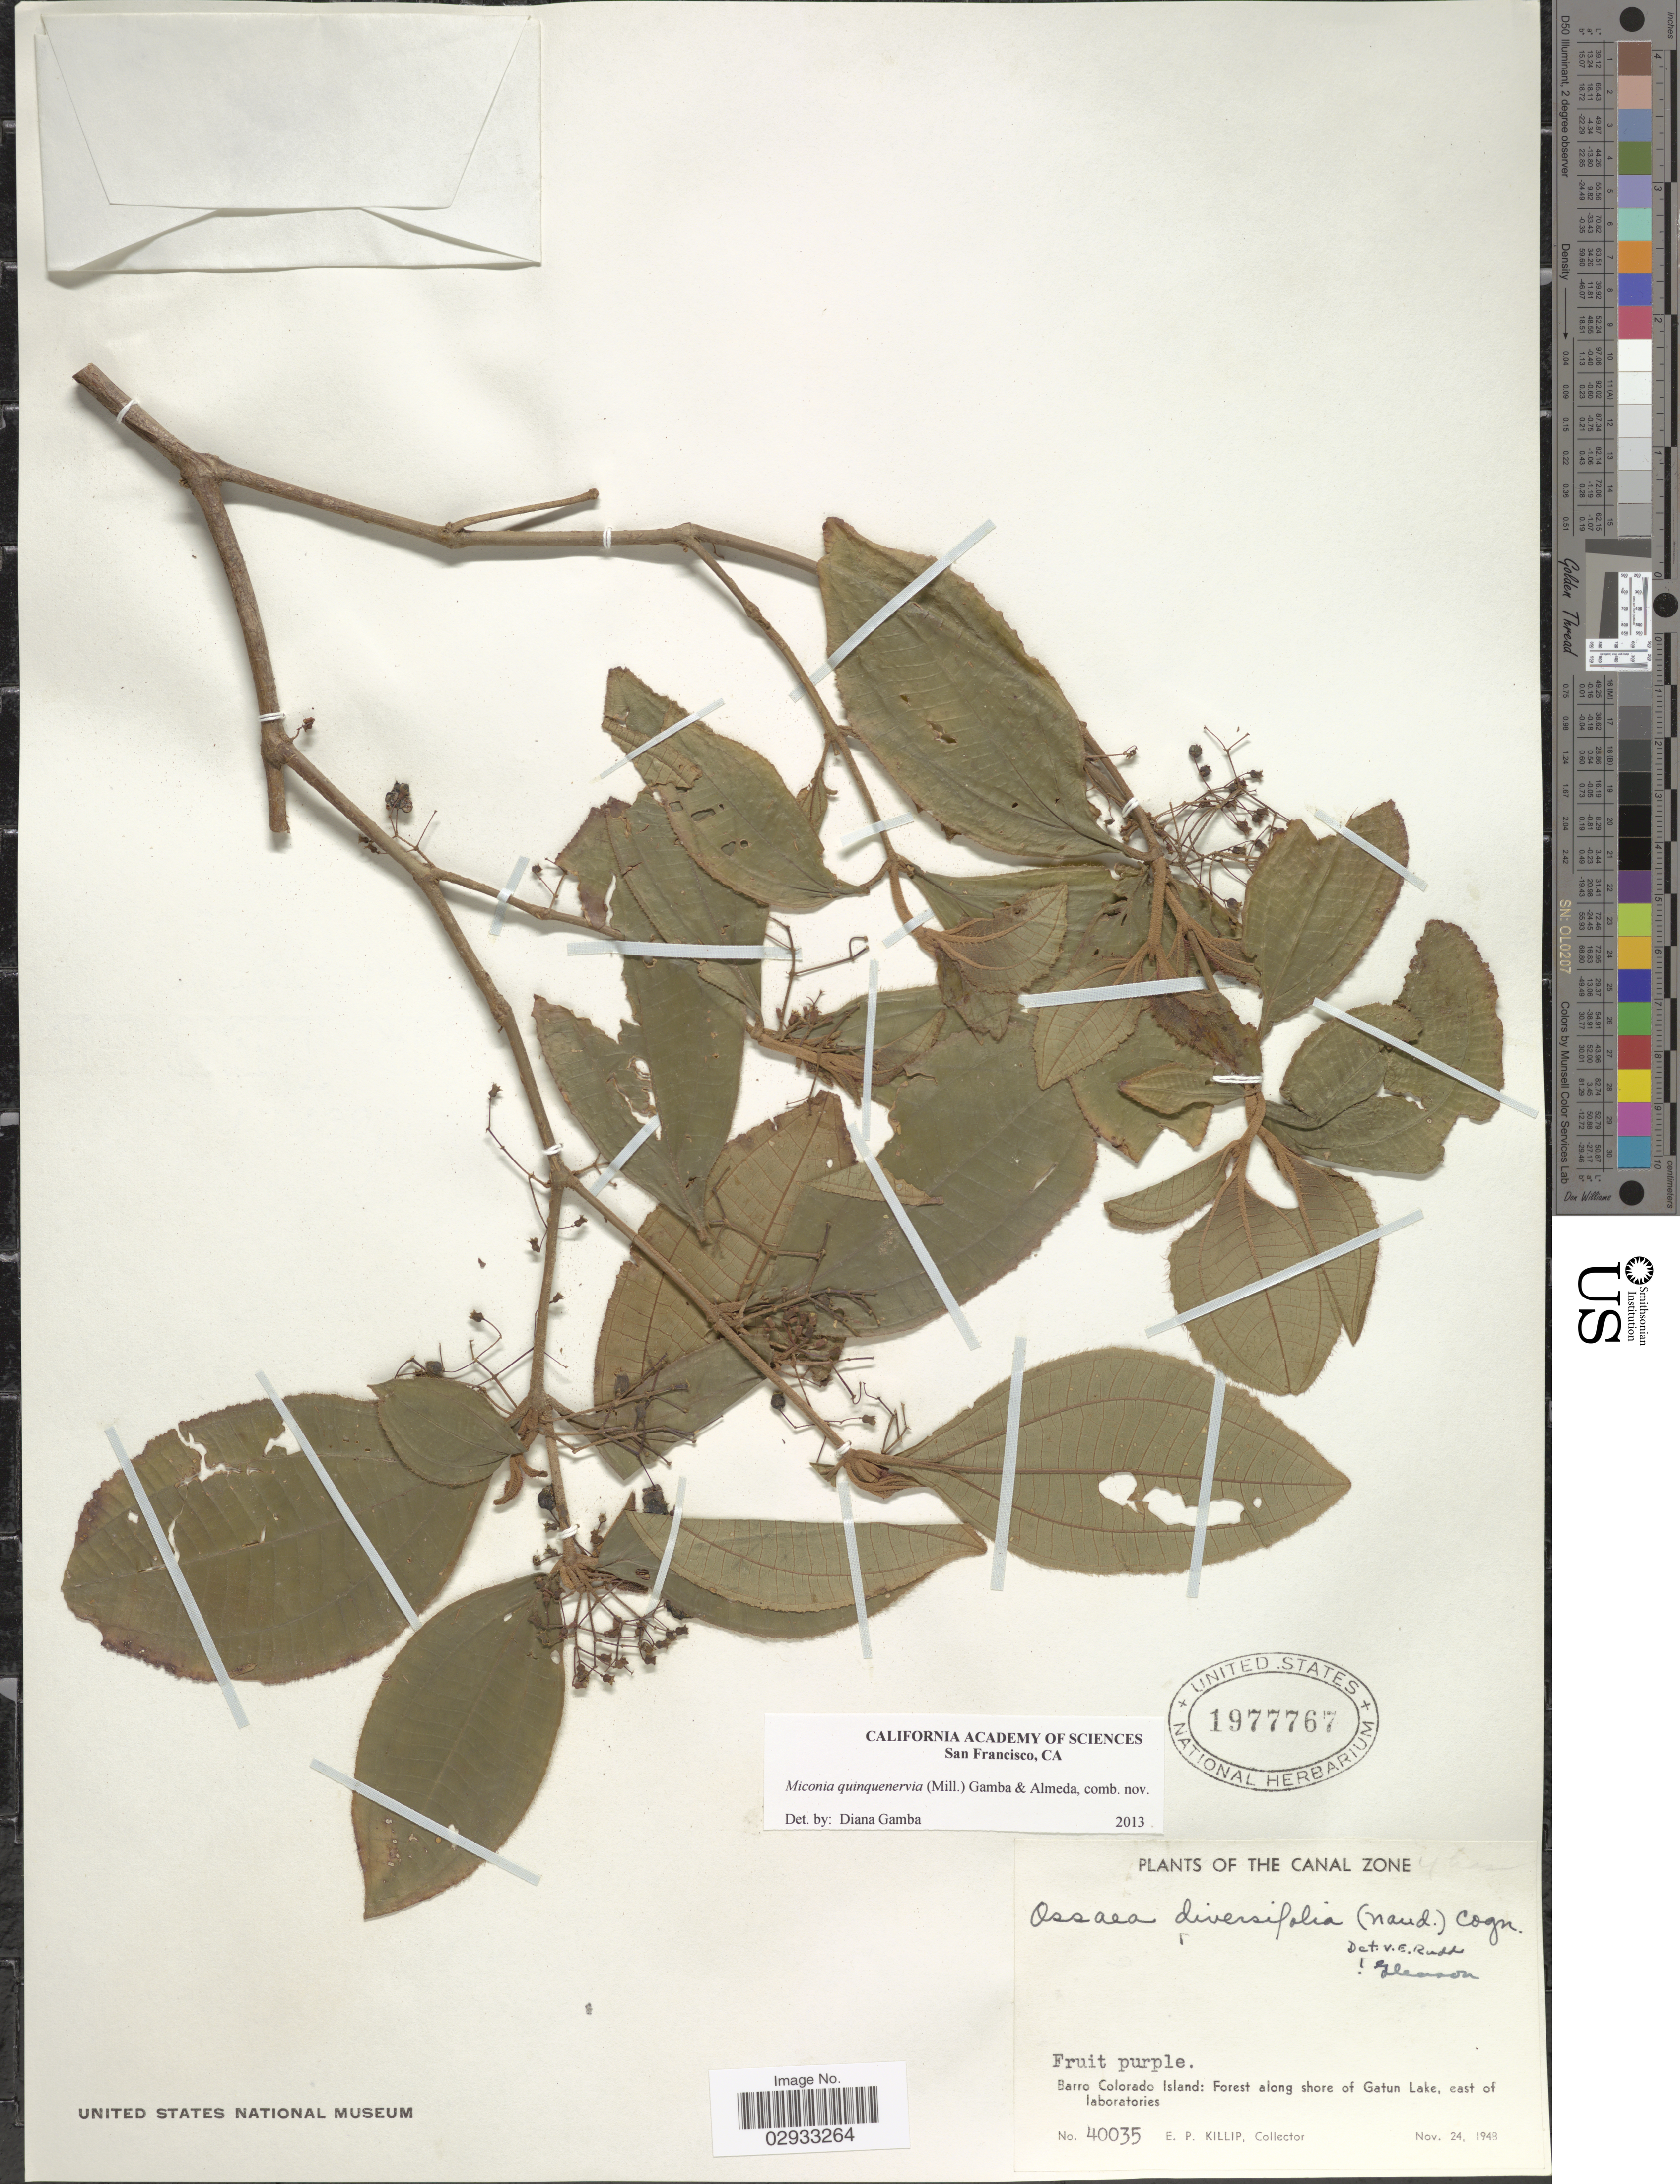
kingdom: Plantae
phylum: Tracheophyta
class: Magnoliopsida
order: Myrtales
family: Melastomataceae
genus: Miconia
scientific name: Miconia quinquenervia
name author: (Mill.) Gamba & Almeda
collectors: E. P. Killip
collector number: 40035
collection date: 1948-11-24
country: Panama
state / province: Panamá Oeste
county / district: Canal Zone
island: Barro Colorado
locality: The Canal Zone. Barro Colorado Island: Forest along shore of Gatun Lake, east of laboratories.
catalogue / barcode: US 1977767